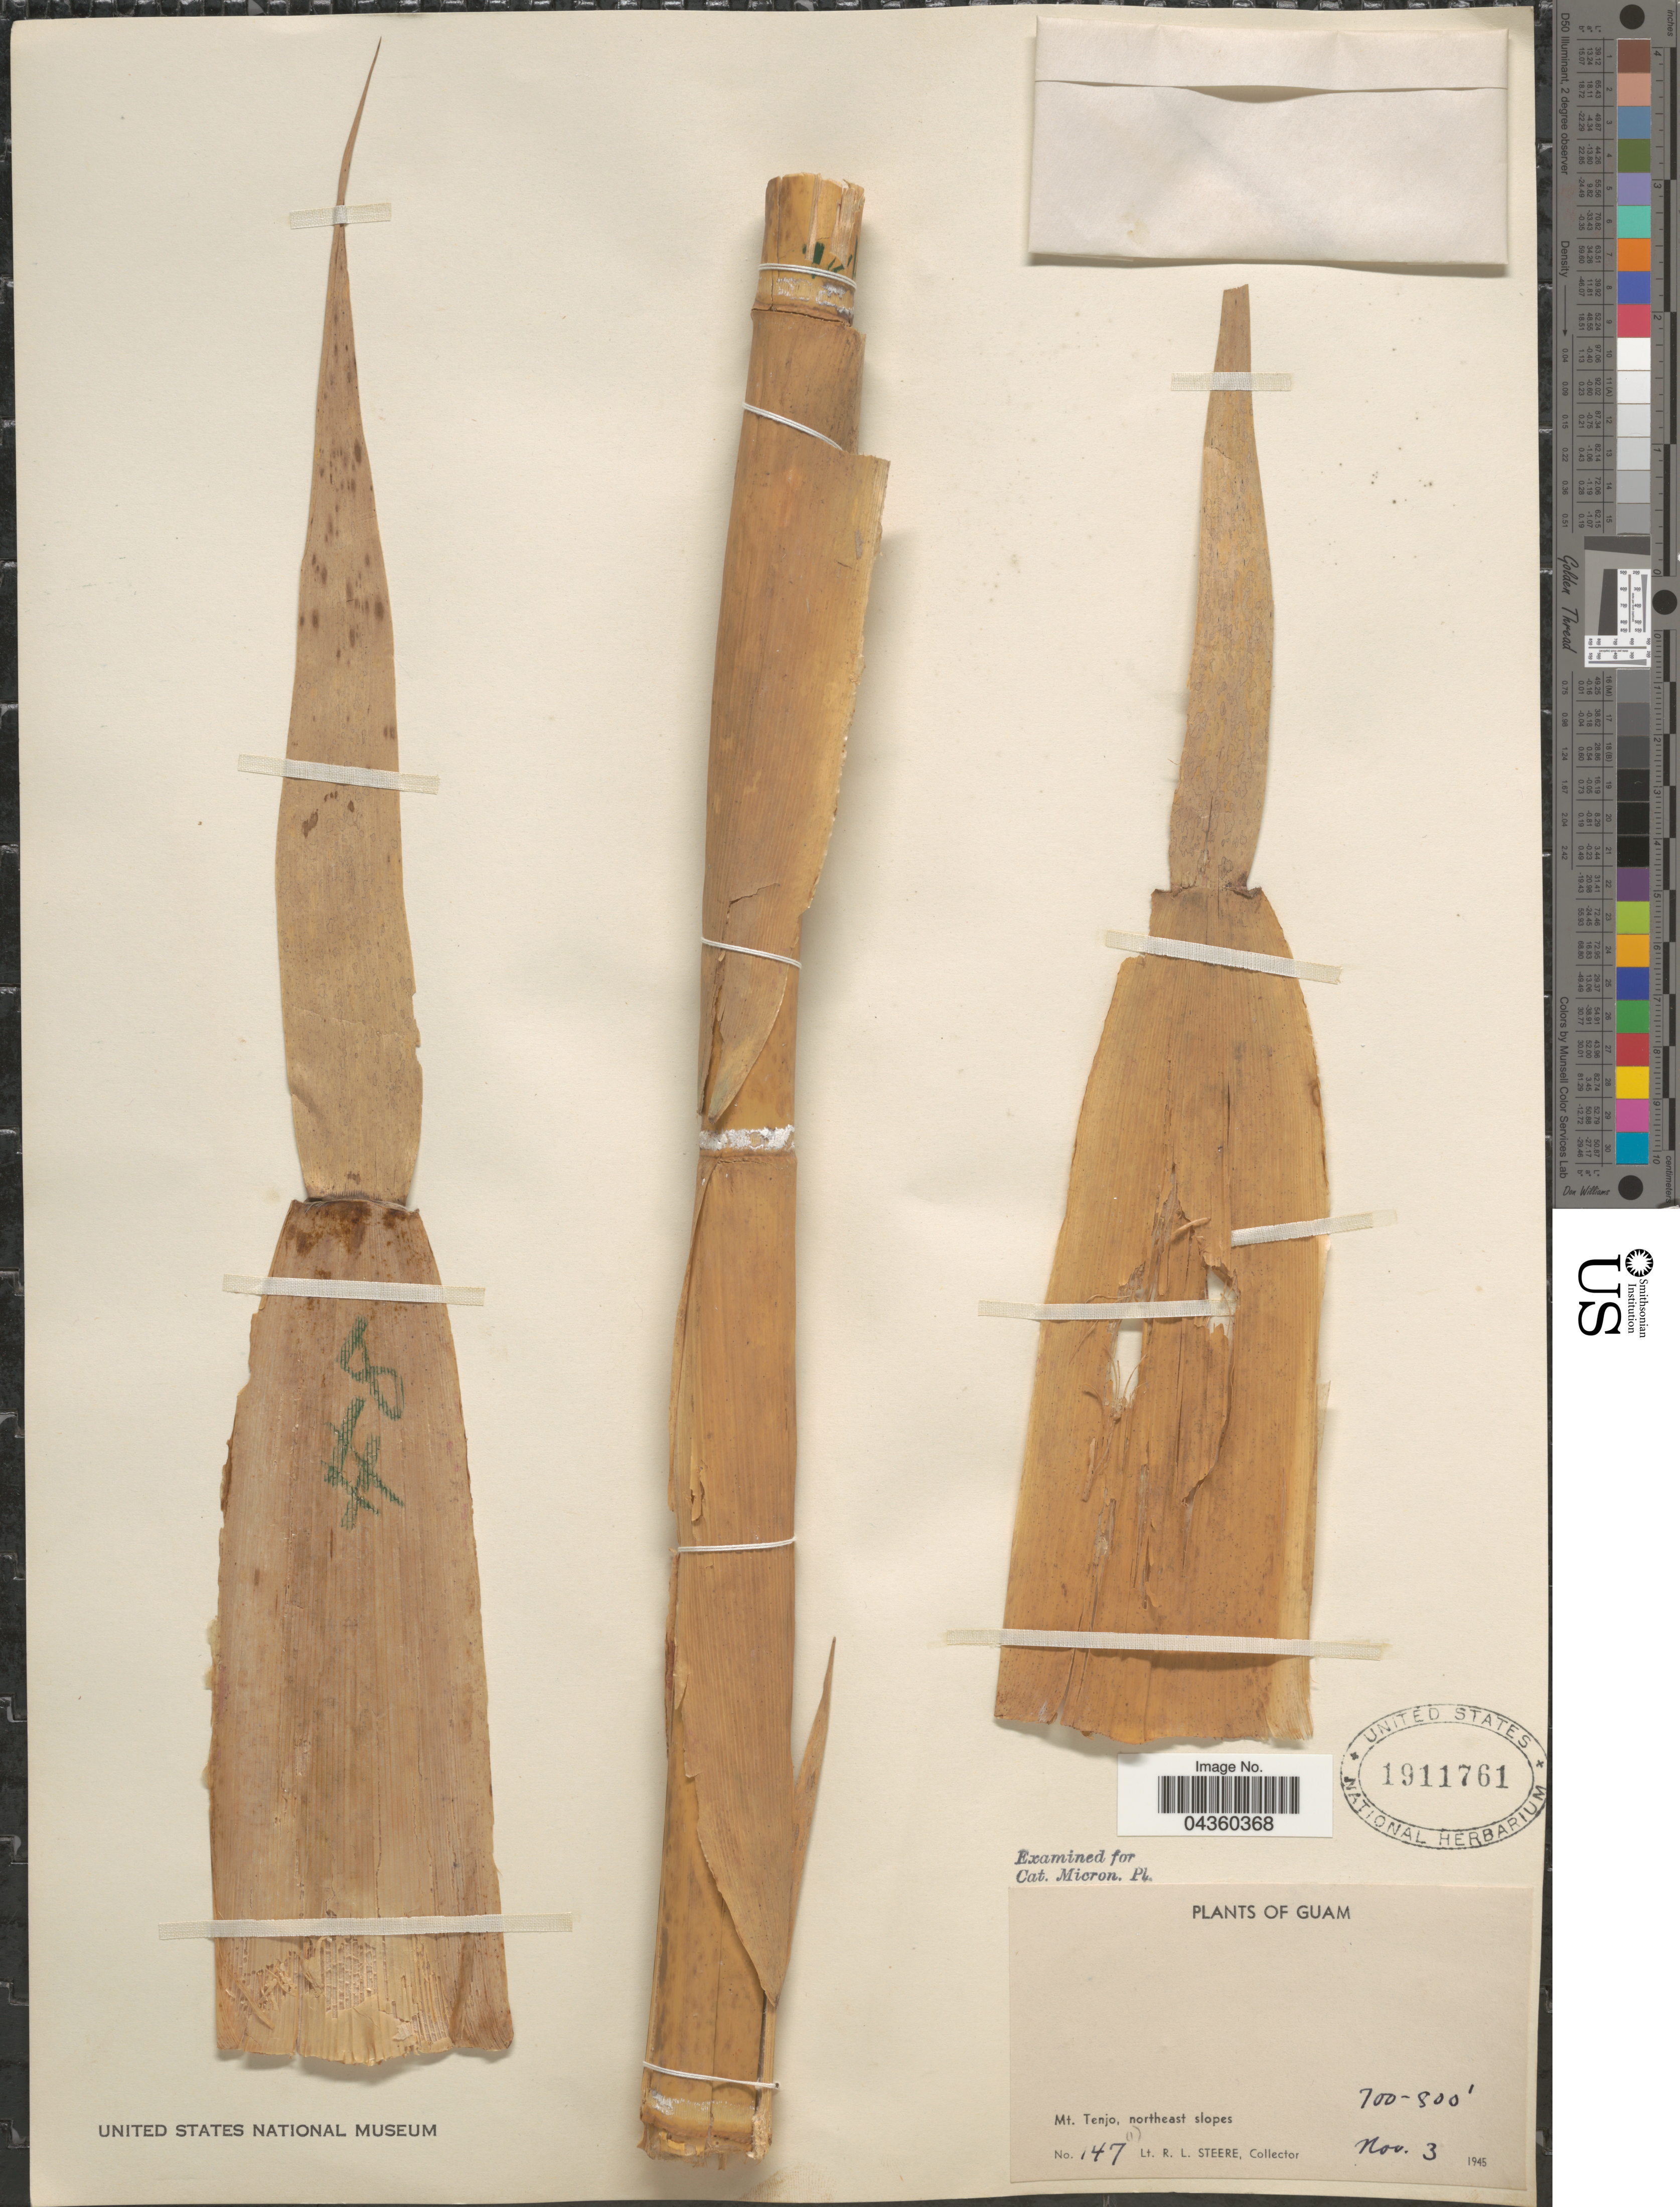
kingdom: Plantae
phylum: Tracheophyta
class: Liliopsida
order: Poales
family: Poaceae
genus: Phragmites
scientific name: Phragmites karka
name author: (Retz.) Trin. ex Steud.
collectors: R. L. Steere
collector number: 147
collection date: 1945-11-03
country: Guam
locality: Mt. Tenjo, northeast slopes.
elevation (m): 213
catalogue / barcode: US 1911761